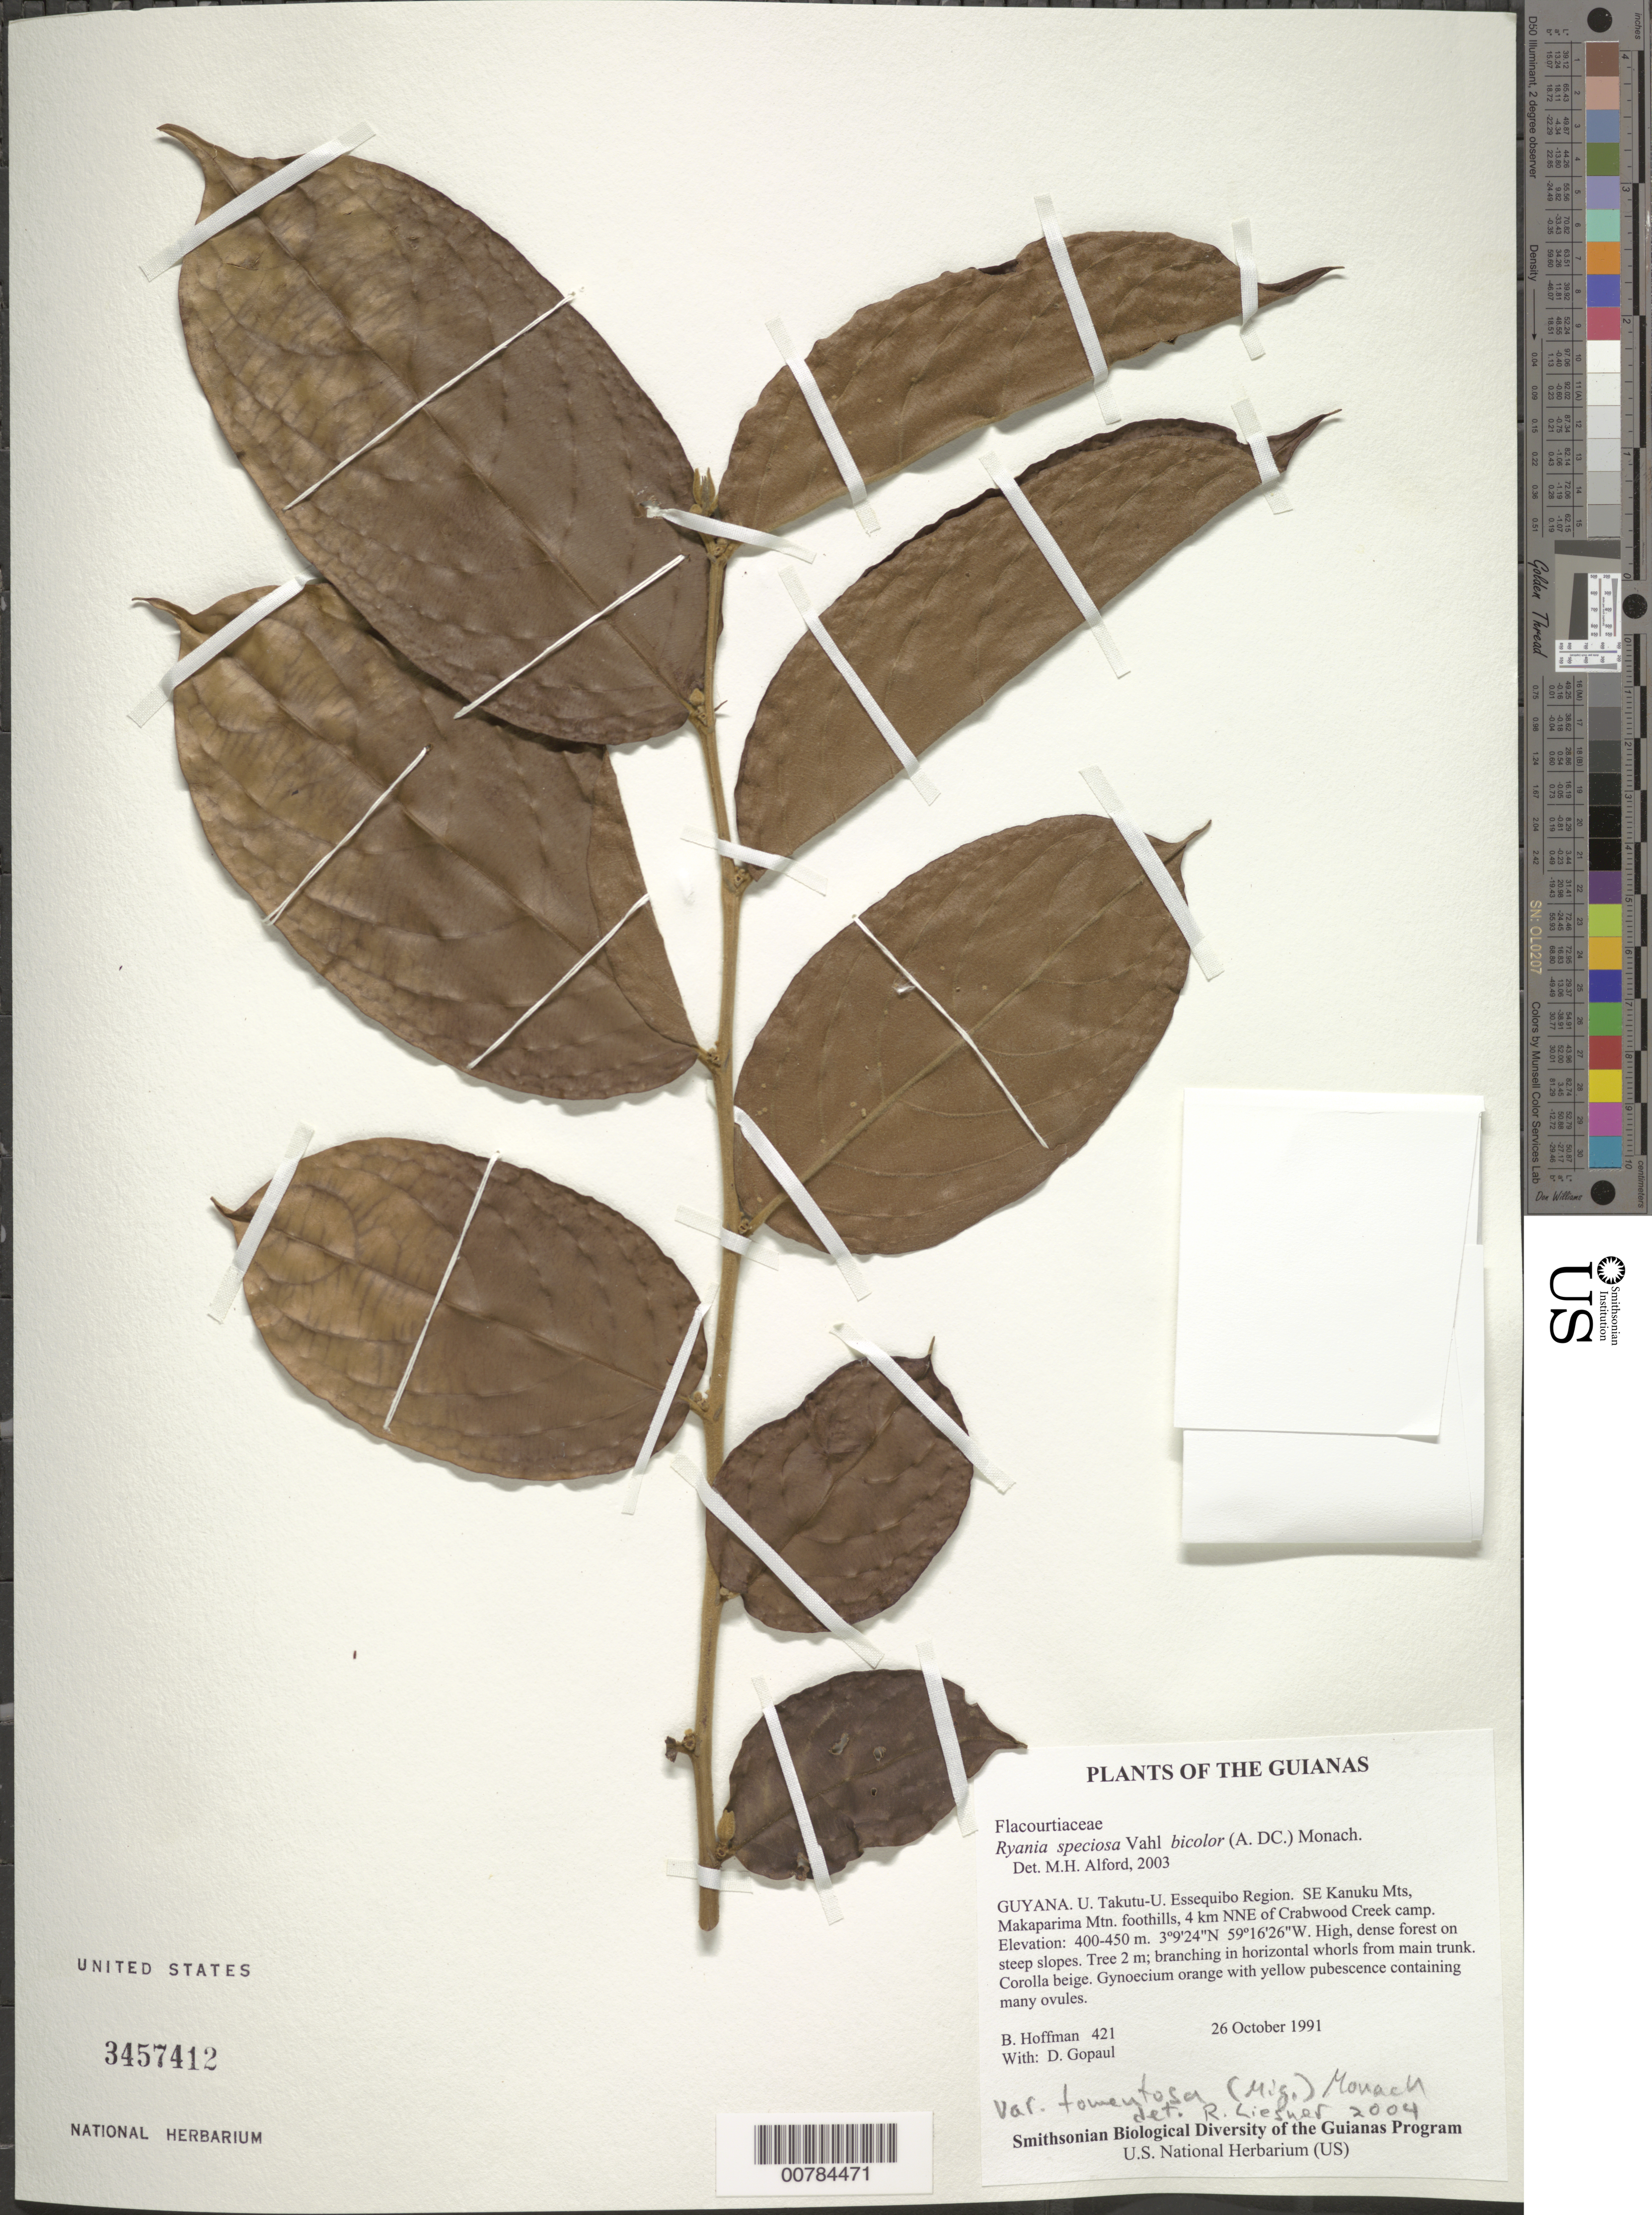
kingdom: Plantae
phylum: Tracheophyta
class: Magnoliopsida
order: Malpighiales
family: Salicaceae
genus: Ryania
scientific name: Ryania speciosa var. tomentosa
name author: (Miq.) Monach.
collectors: B. Hoffman & D. Gopaul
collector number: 421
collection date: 1991-10-26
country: Guyana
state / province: U. Takutu-U. Essequibo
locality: U. Takutu-U. Essequibo Region. SE Kanuku Mts, Makaparima Mtn. foothills, 4 km NNE of Crabwood Creek camp.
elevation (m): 400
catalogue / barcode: US 3457412